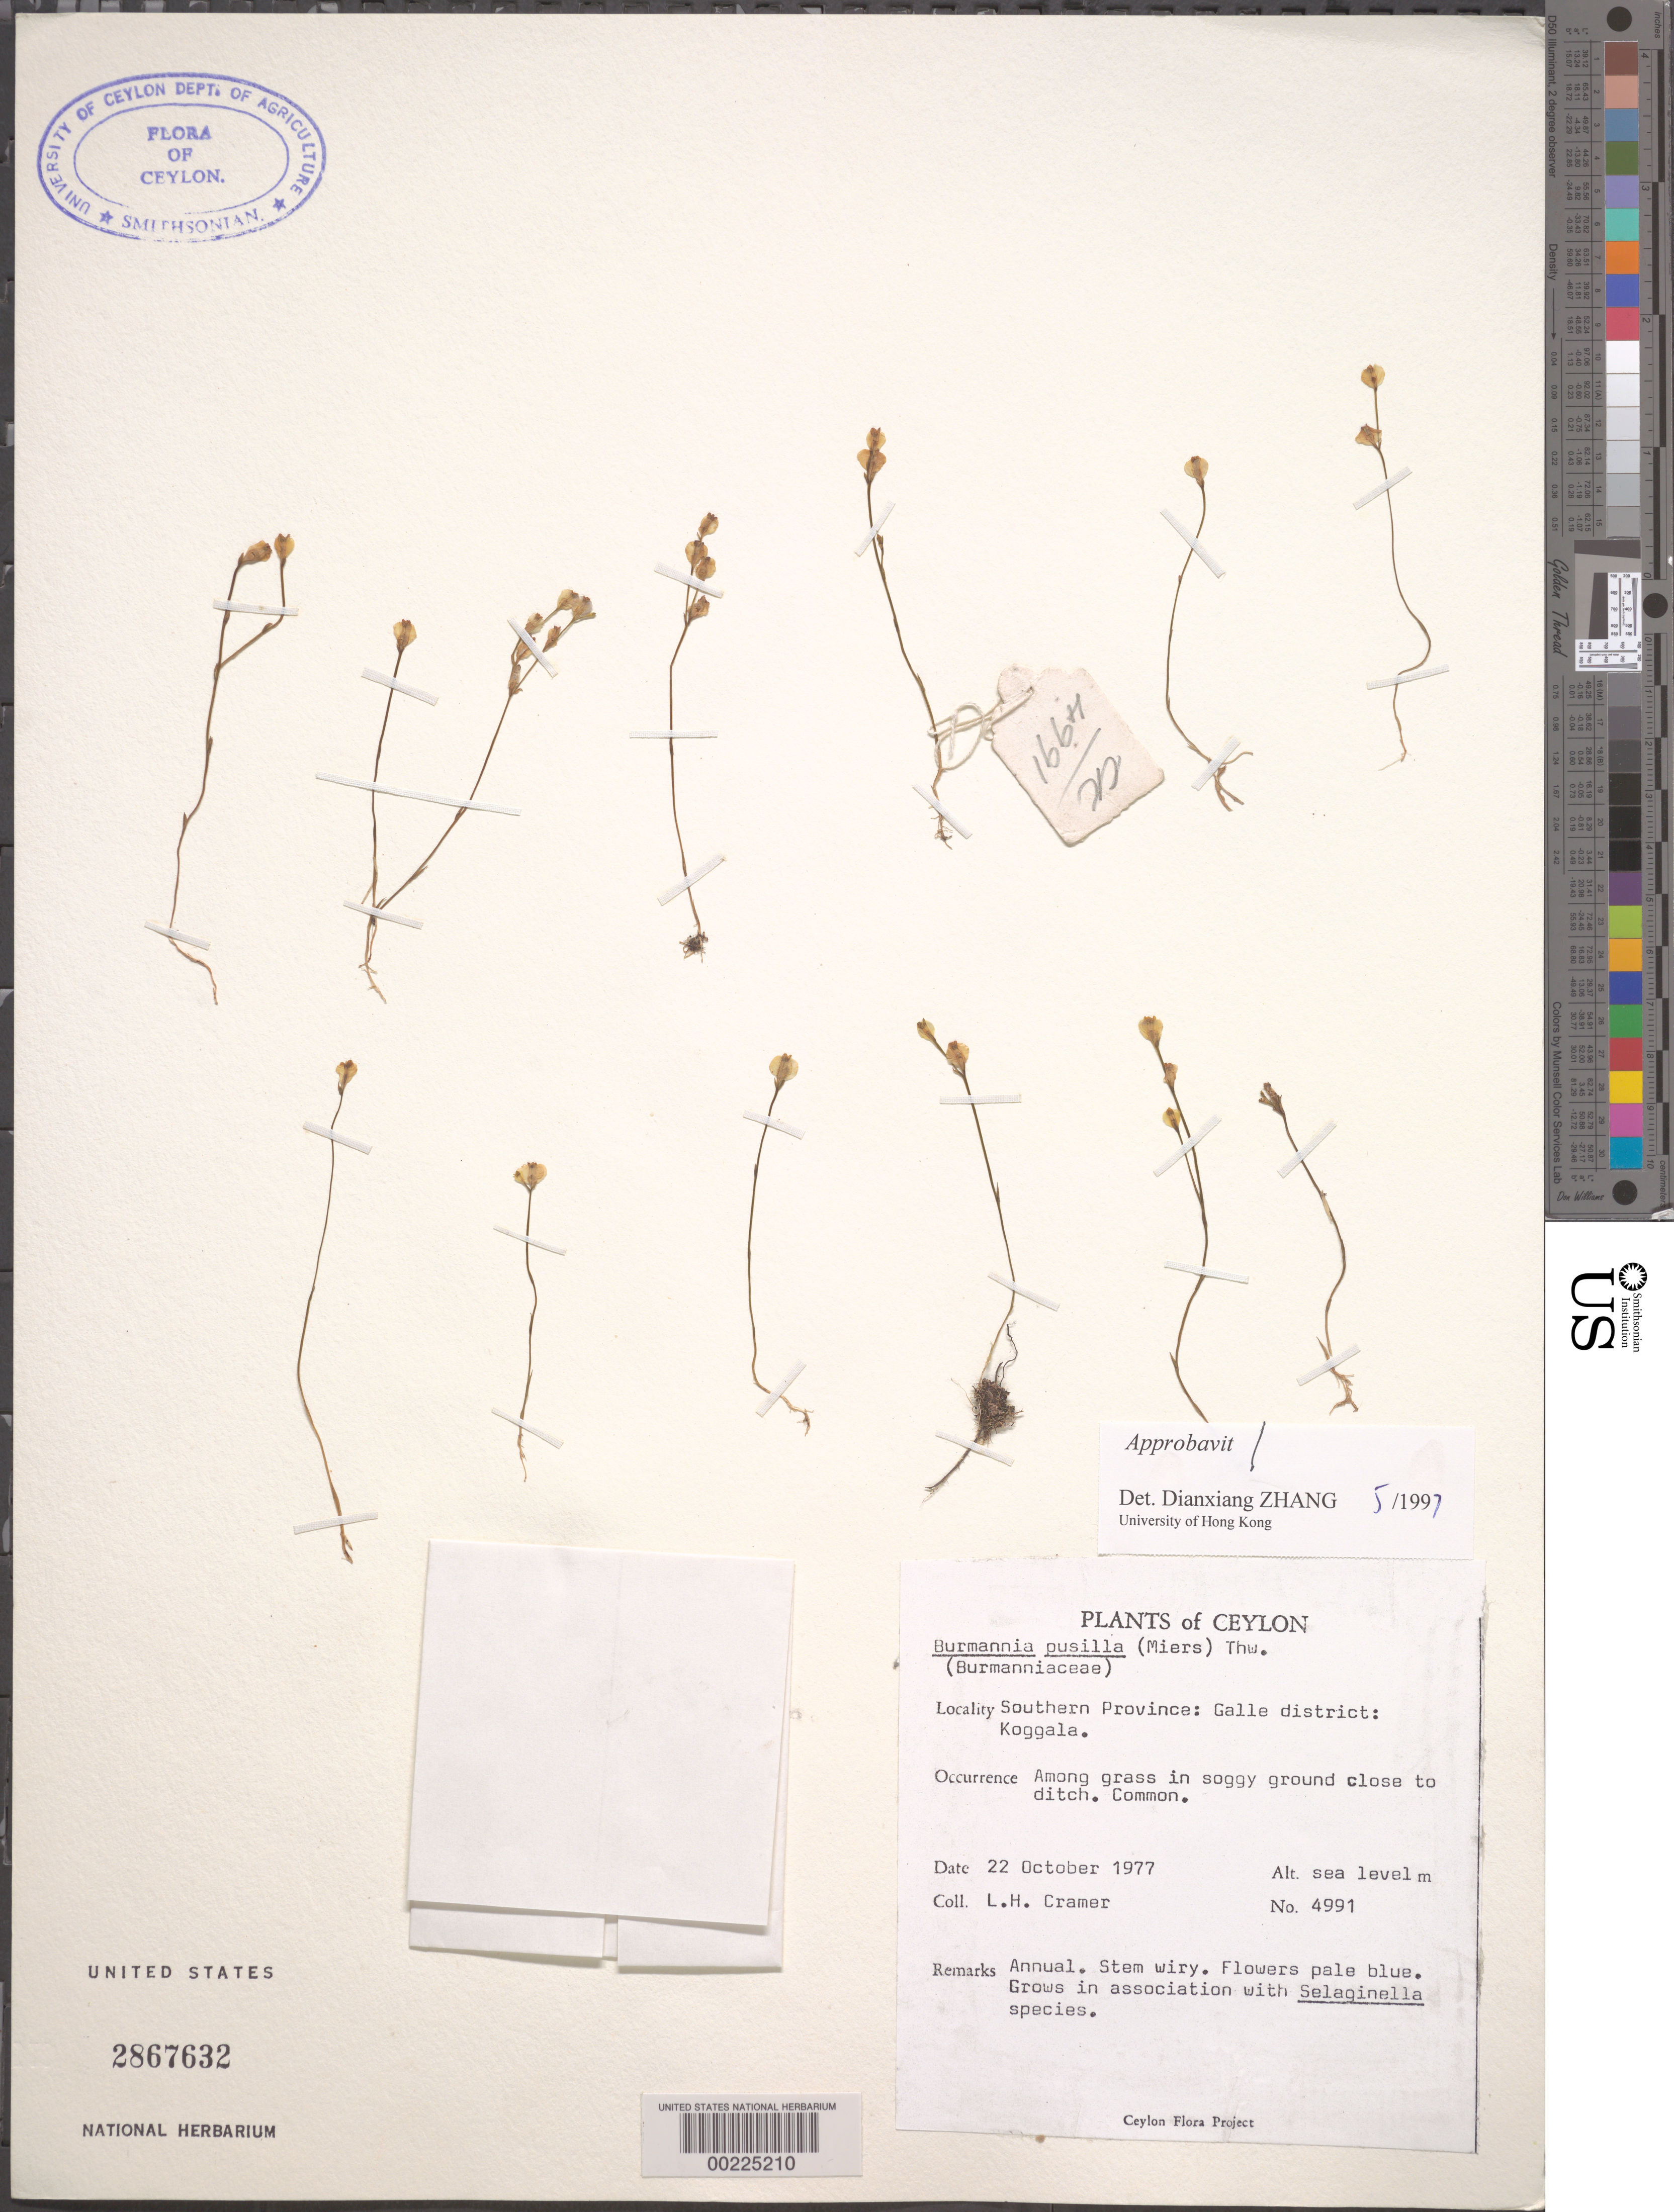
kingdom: Plantae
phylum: Tracheophyta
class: Liliopsida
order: Dioscoreales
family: Burmanniaceae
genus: Burmannia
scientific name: Burmannia pusilla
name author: Thwaites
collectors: L. H. Cramer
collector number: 4991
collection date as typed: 22 Oct 1977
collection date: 1977-10-22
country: Sri Lanka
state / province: Southern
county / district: Galle Dist.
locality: Koggala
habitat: Among grass in soggy ground close to ditch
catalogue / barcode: US 2867632